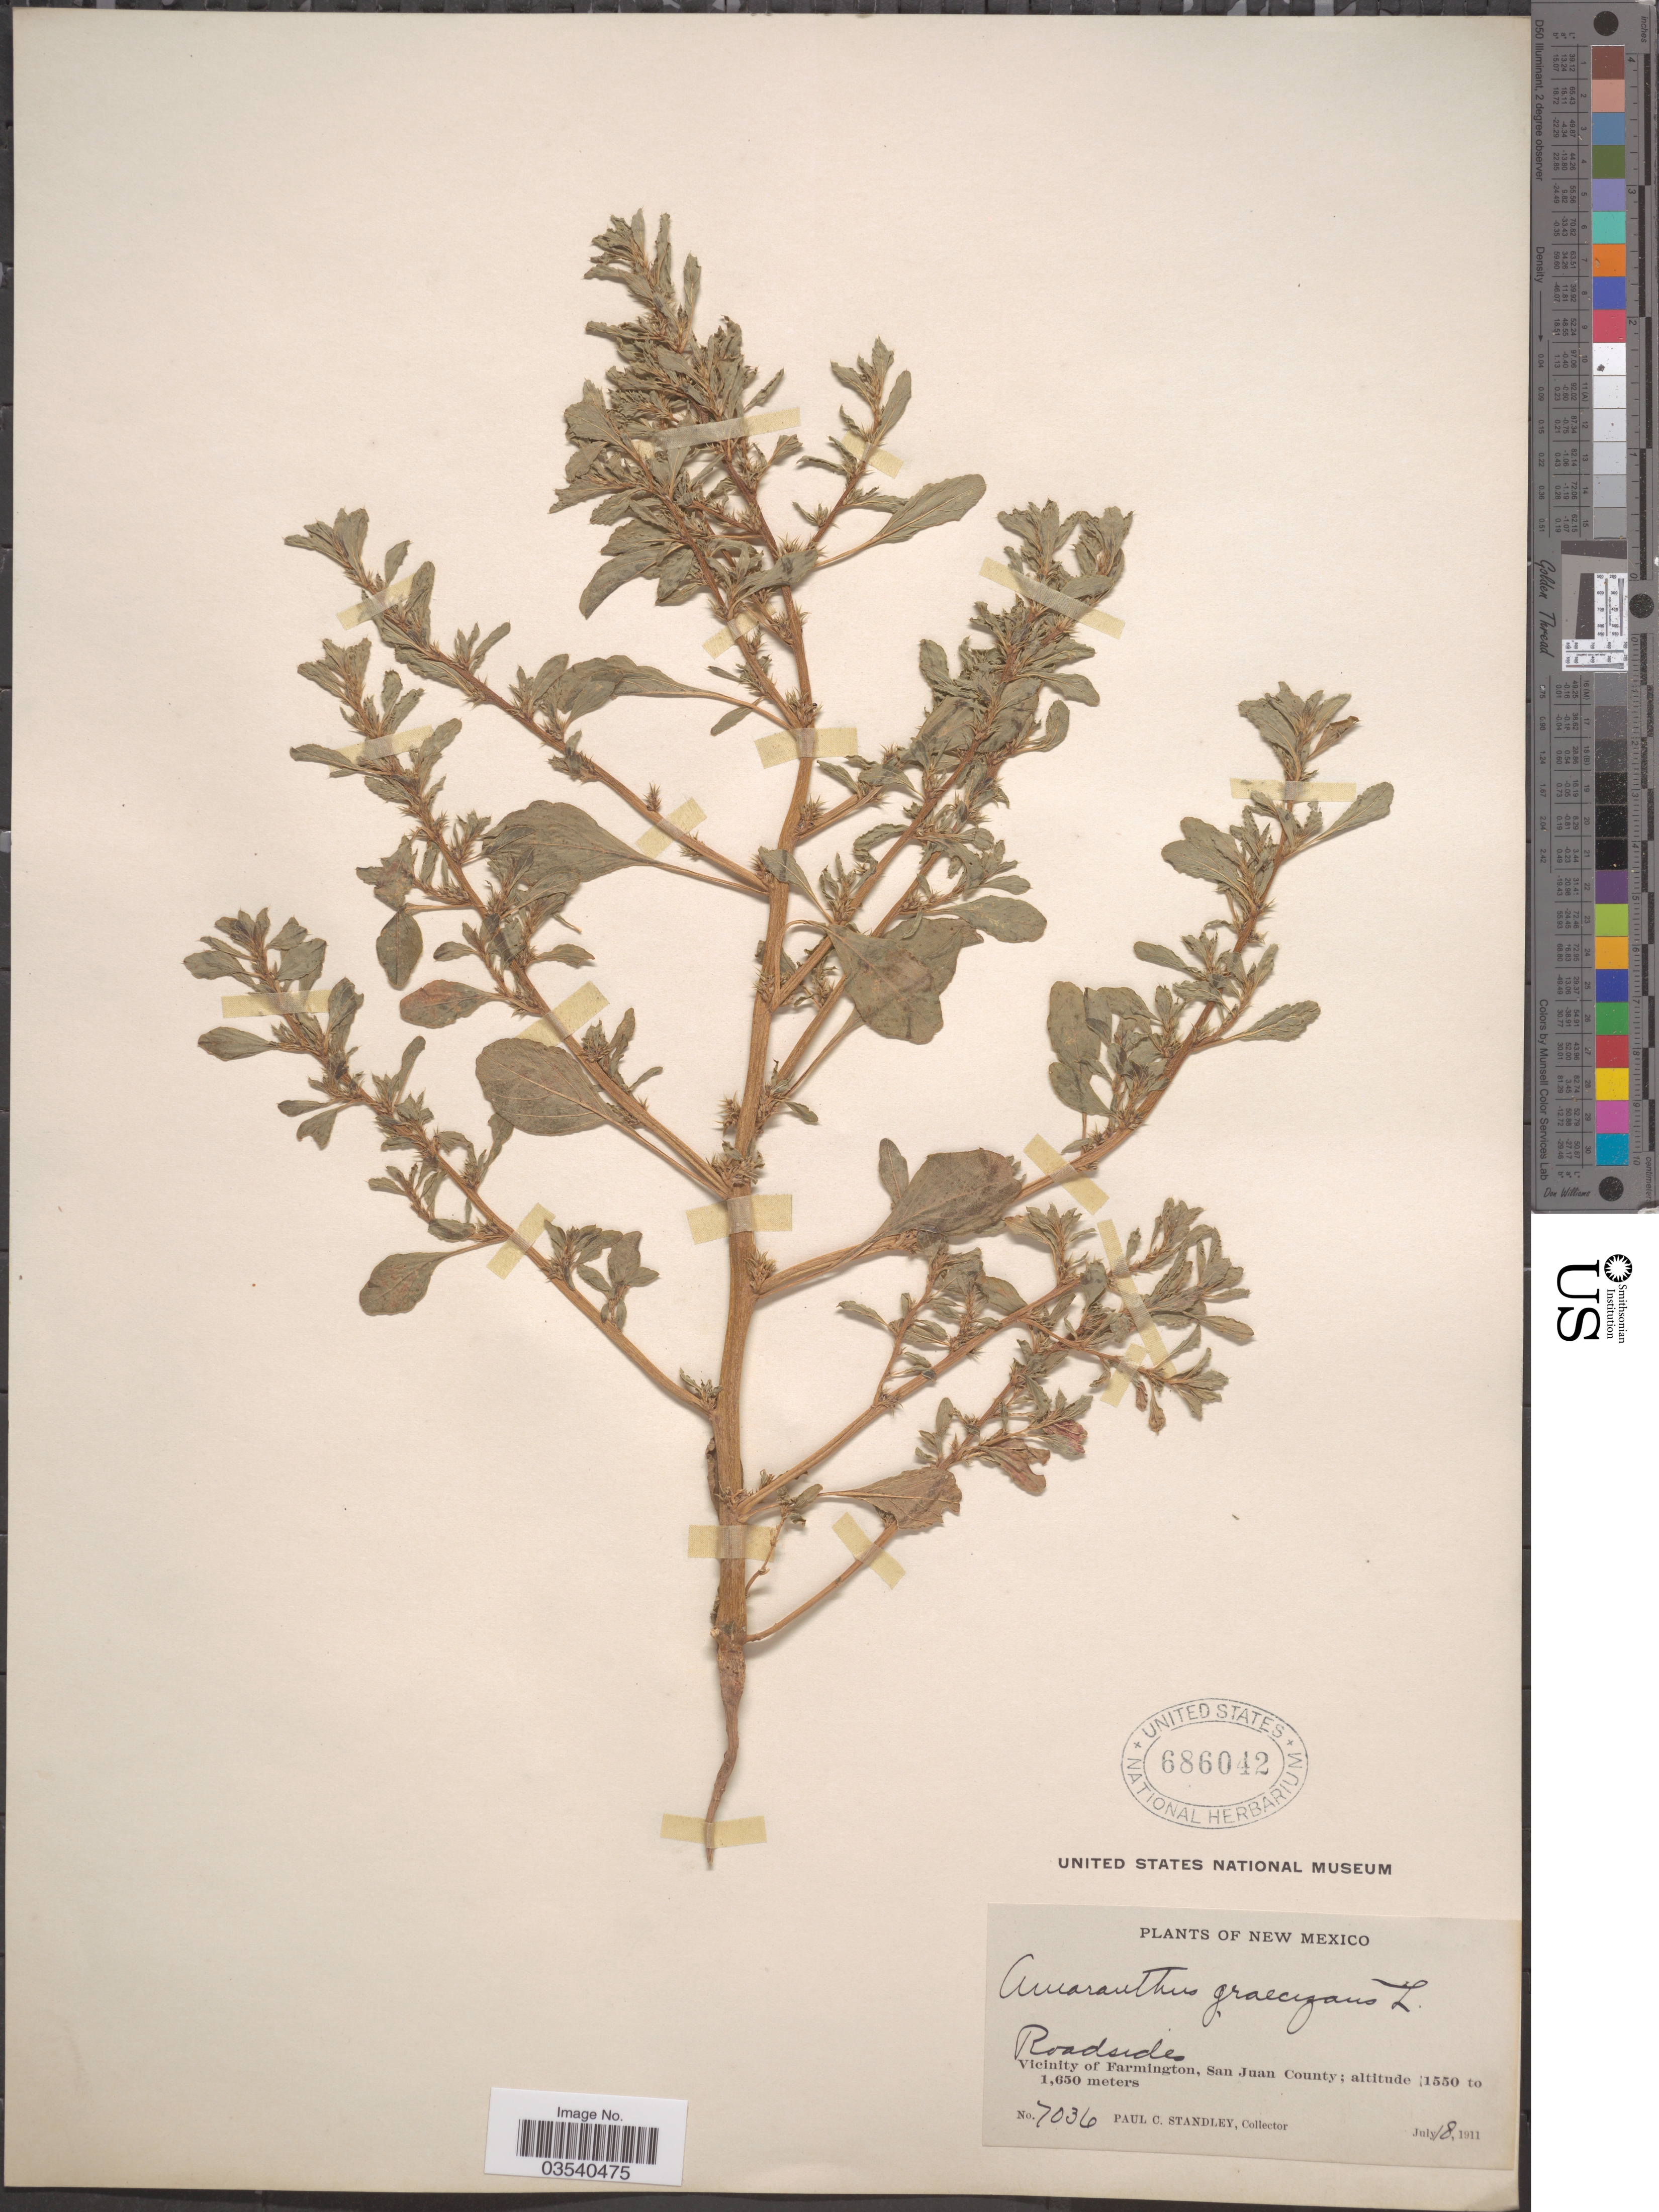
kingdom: Plantae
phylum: Tracheophyta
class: Magnoliopsida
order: Caryophyllales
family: Amaranthaceae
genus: Amaranthus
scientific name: Amaranthus graecizans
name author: L.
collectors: P. C. Standley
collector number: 7036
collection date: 1911-07-18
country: United States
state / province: New Mexico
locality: Vicinity of Farmington, San Juan County.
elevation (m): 1550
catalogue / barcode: US 686042